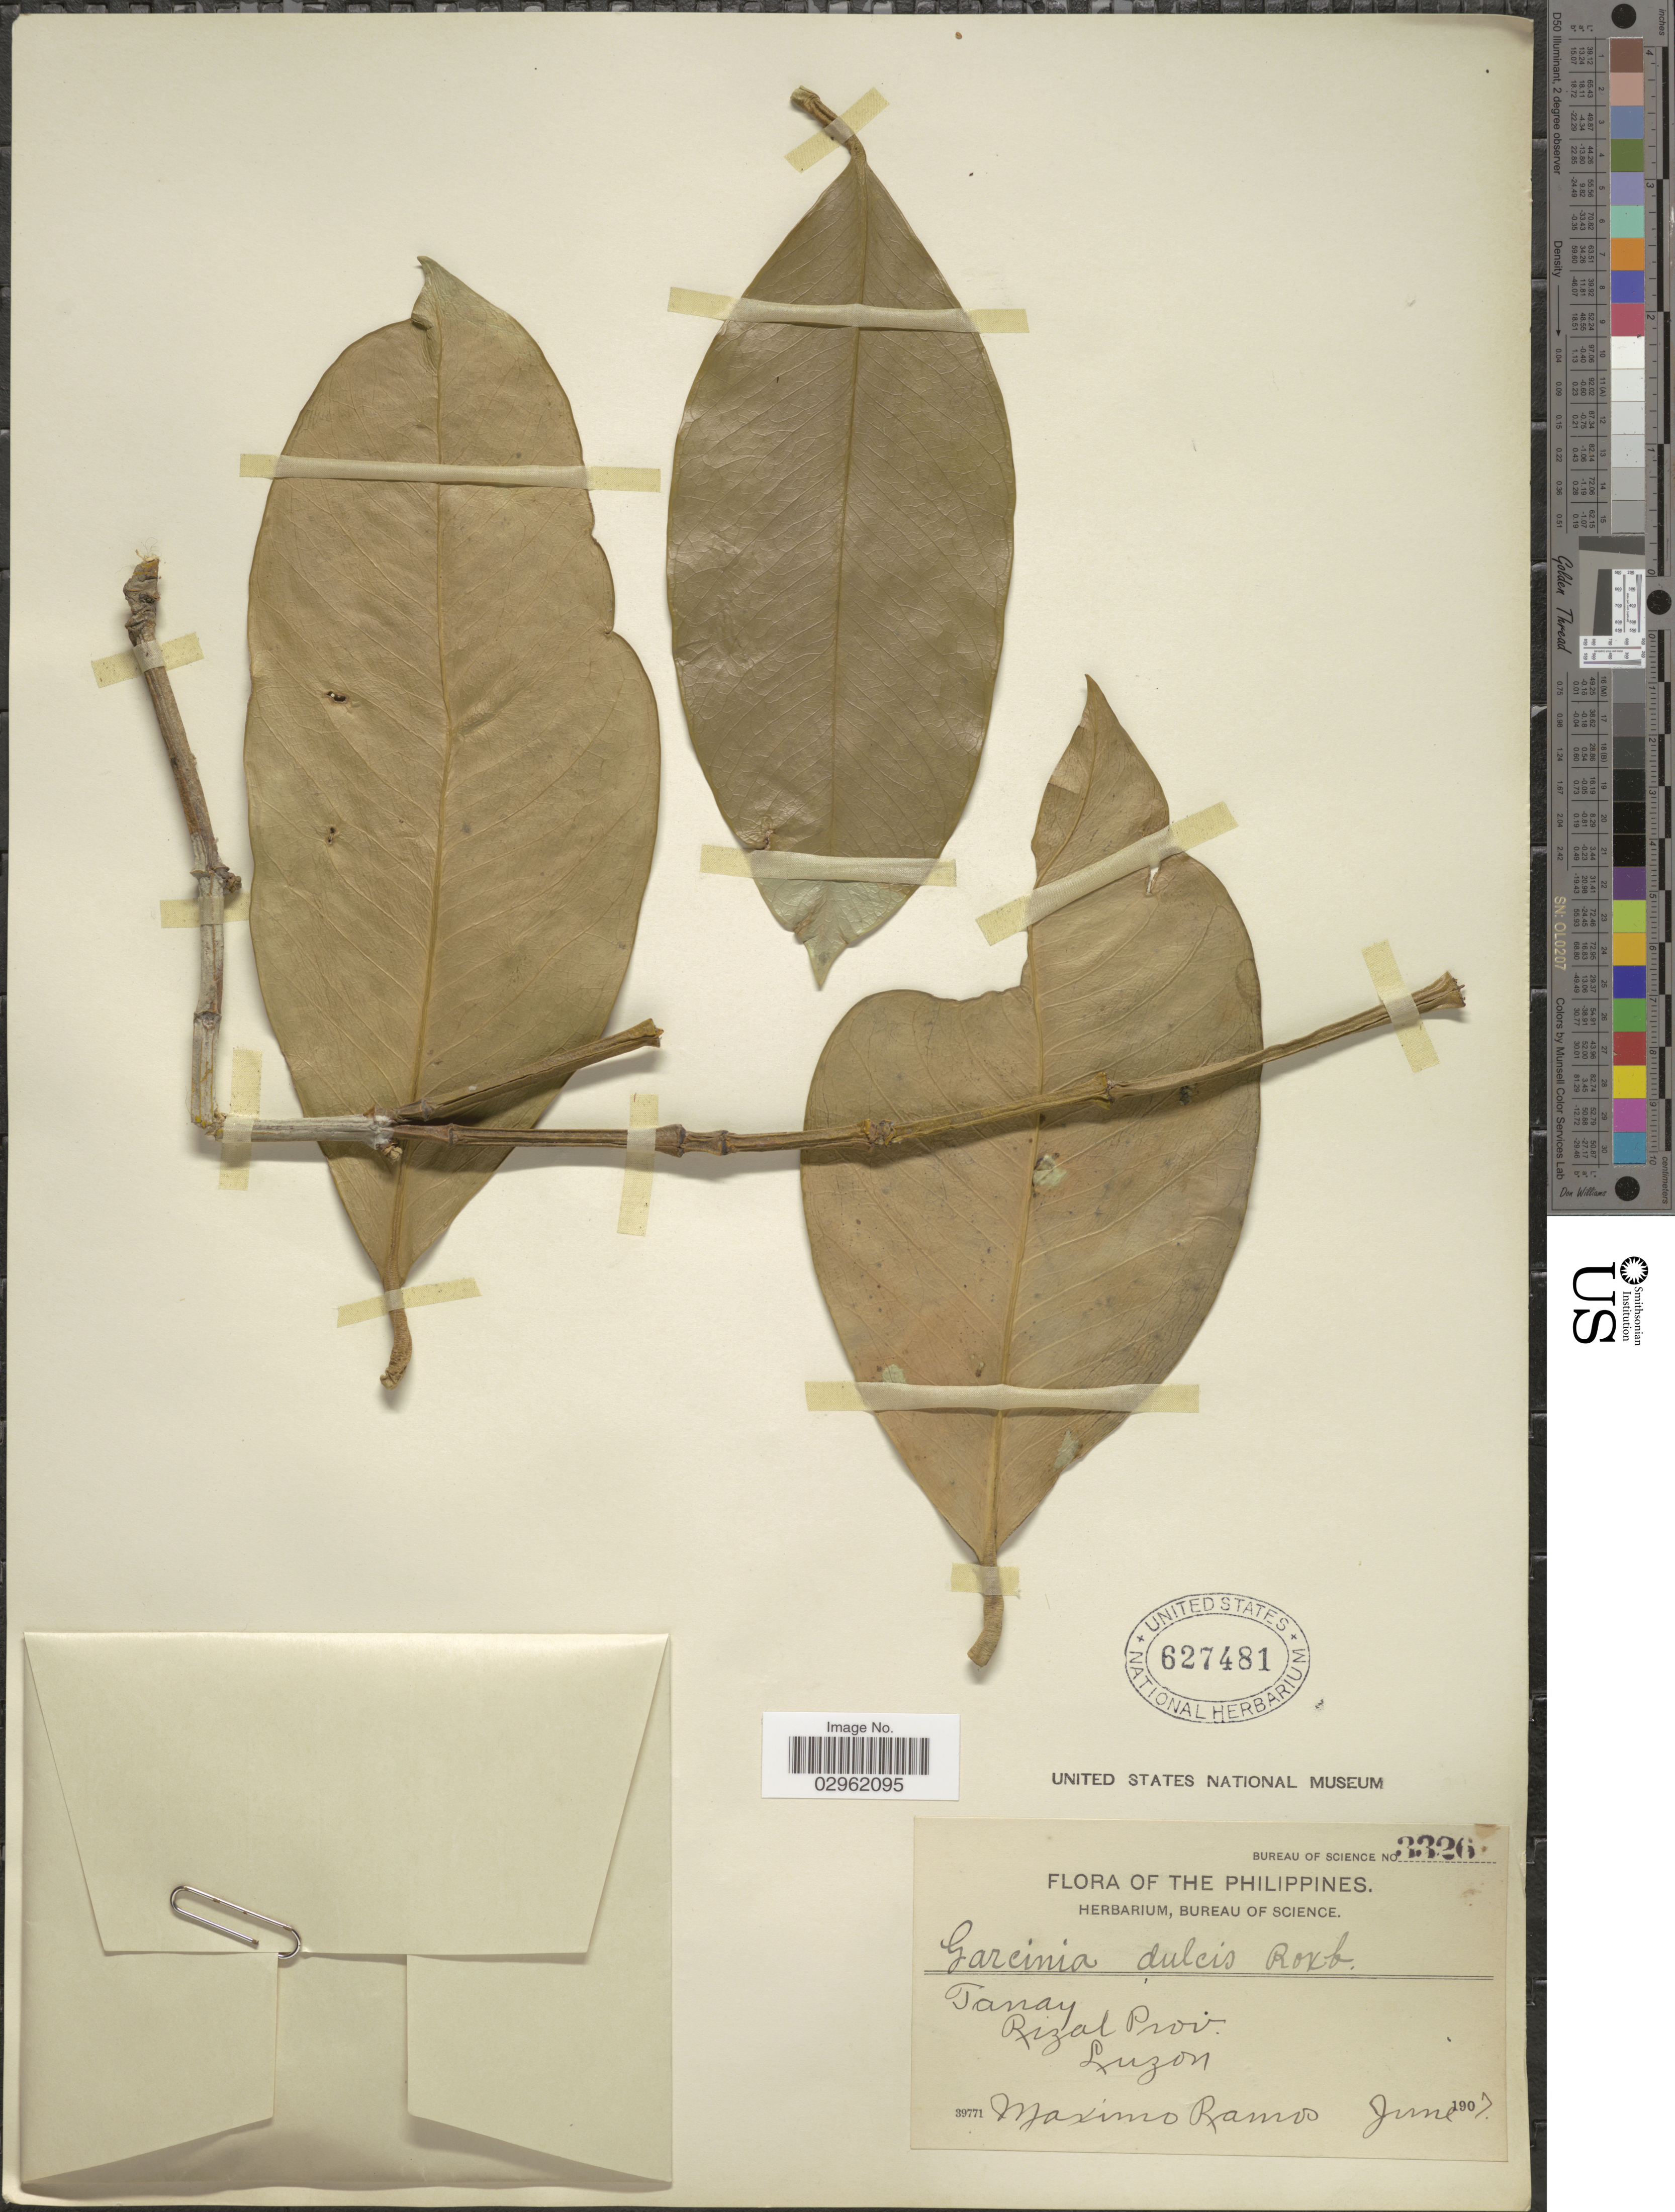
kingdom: Plantae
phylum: Tracheophyta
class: Magnoliopsida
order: Malpighiales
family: Clusiaceae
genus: Garcinia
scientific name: Garcinia dulcis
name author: (Roxb.) Kurz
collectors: M. Ramos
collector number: Bureau of Science 3326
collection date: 1907-06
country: Philippines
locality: Tanay, Rizal Prov. Luzon.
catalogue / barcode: US 627481